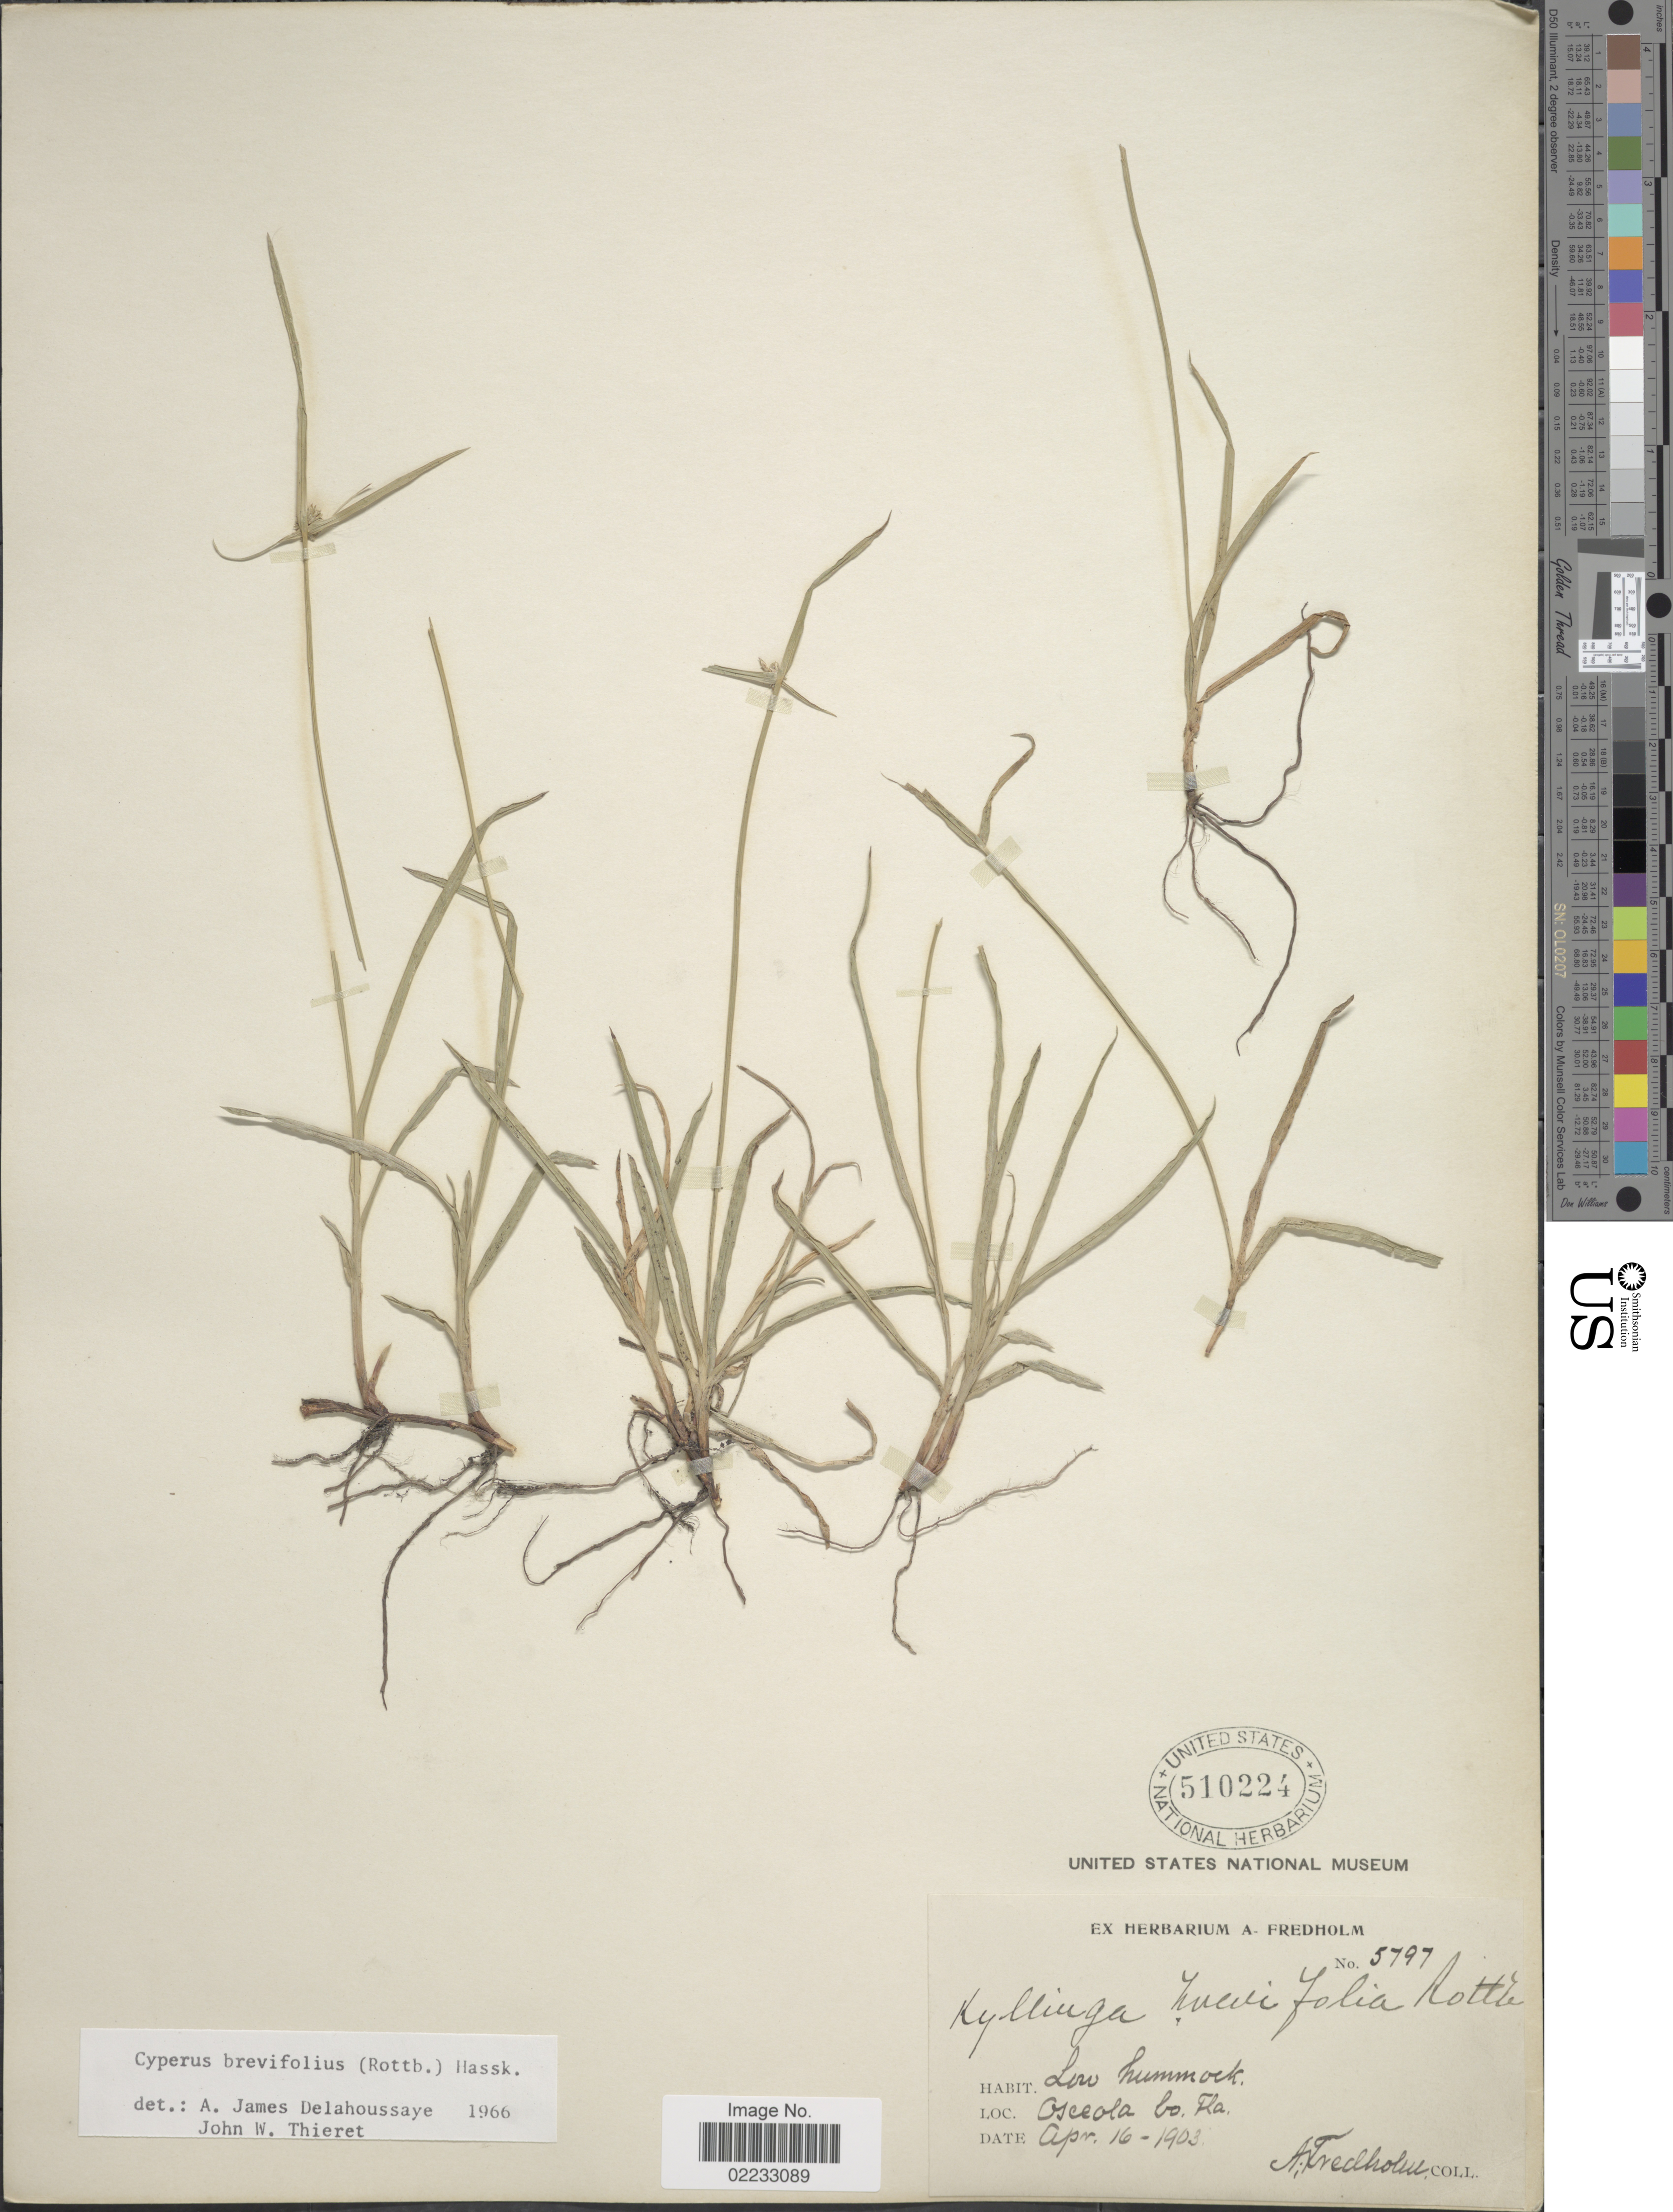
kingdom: Plantae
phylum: Tracheophyta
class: Liliopsida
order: Poales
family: Cyperaceae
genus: Cyperus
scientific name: Cyperus brevifolius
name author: (Rottb.) Hassk.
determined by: Strong, M. T., (US), Smithsonian Institution - National Museum of Natural History (UNITED STATES)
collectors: A. Fredholm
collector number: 5797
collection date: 1903-04-16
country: United States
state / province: Florida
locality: Osceola Co.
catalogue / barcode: US 510224